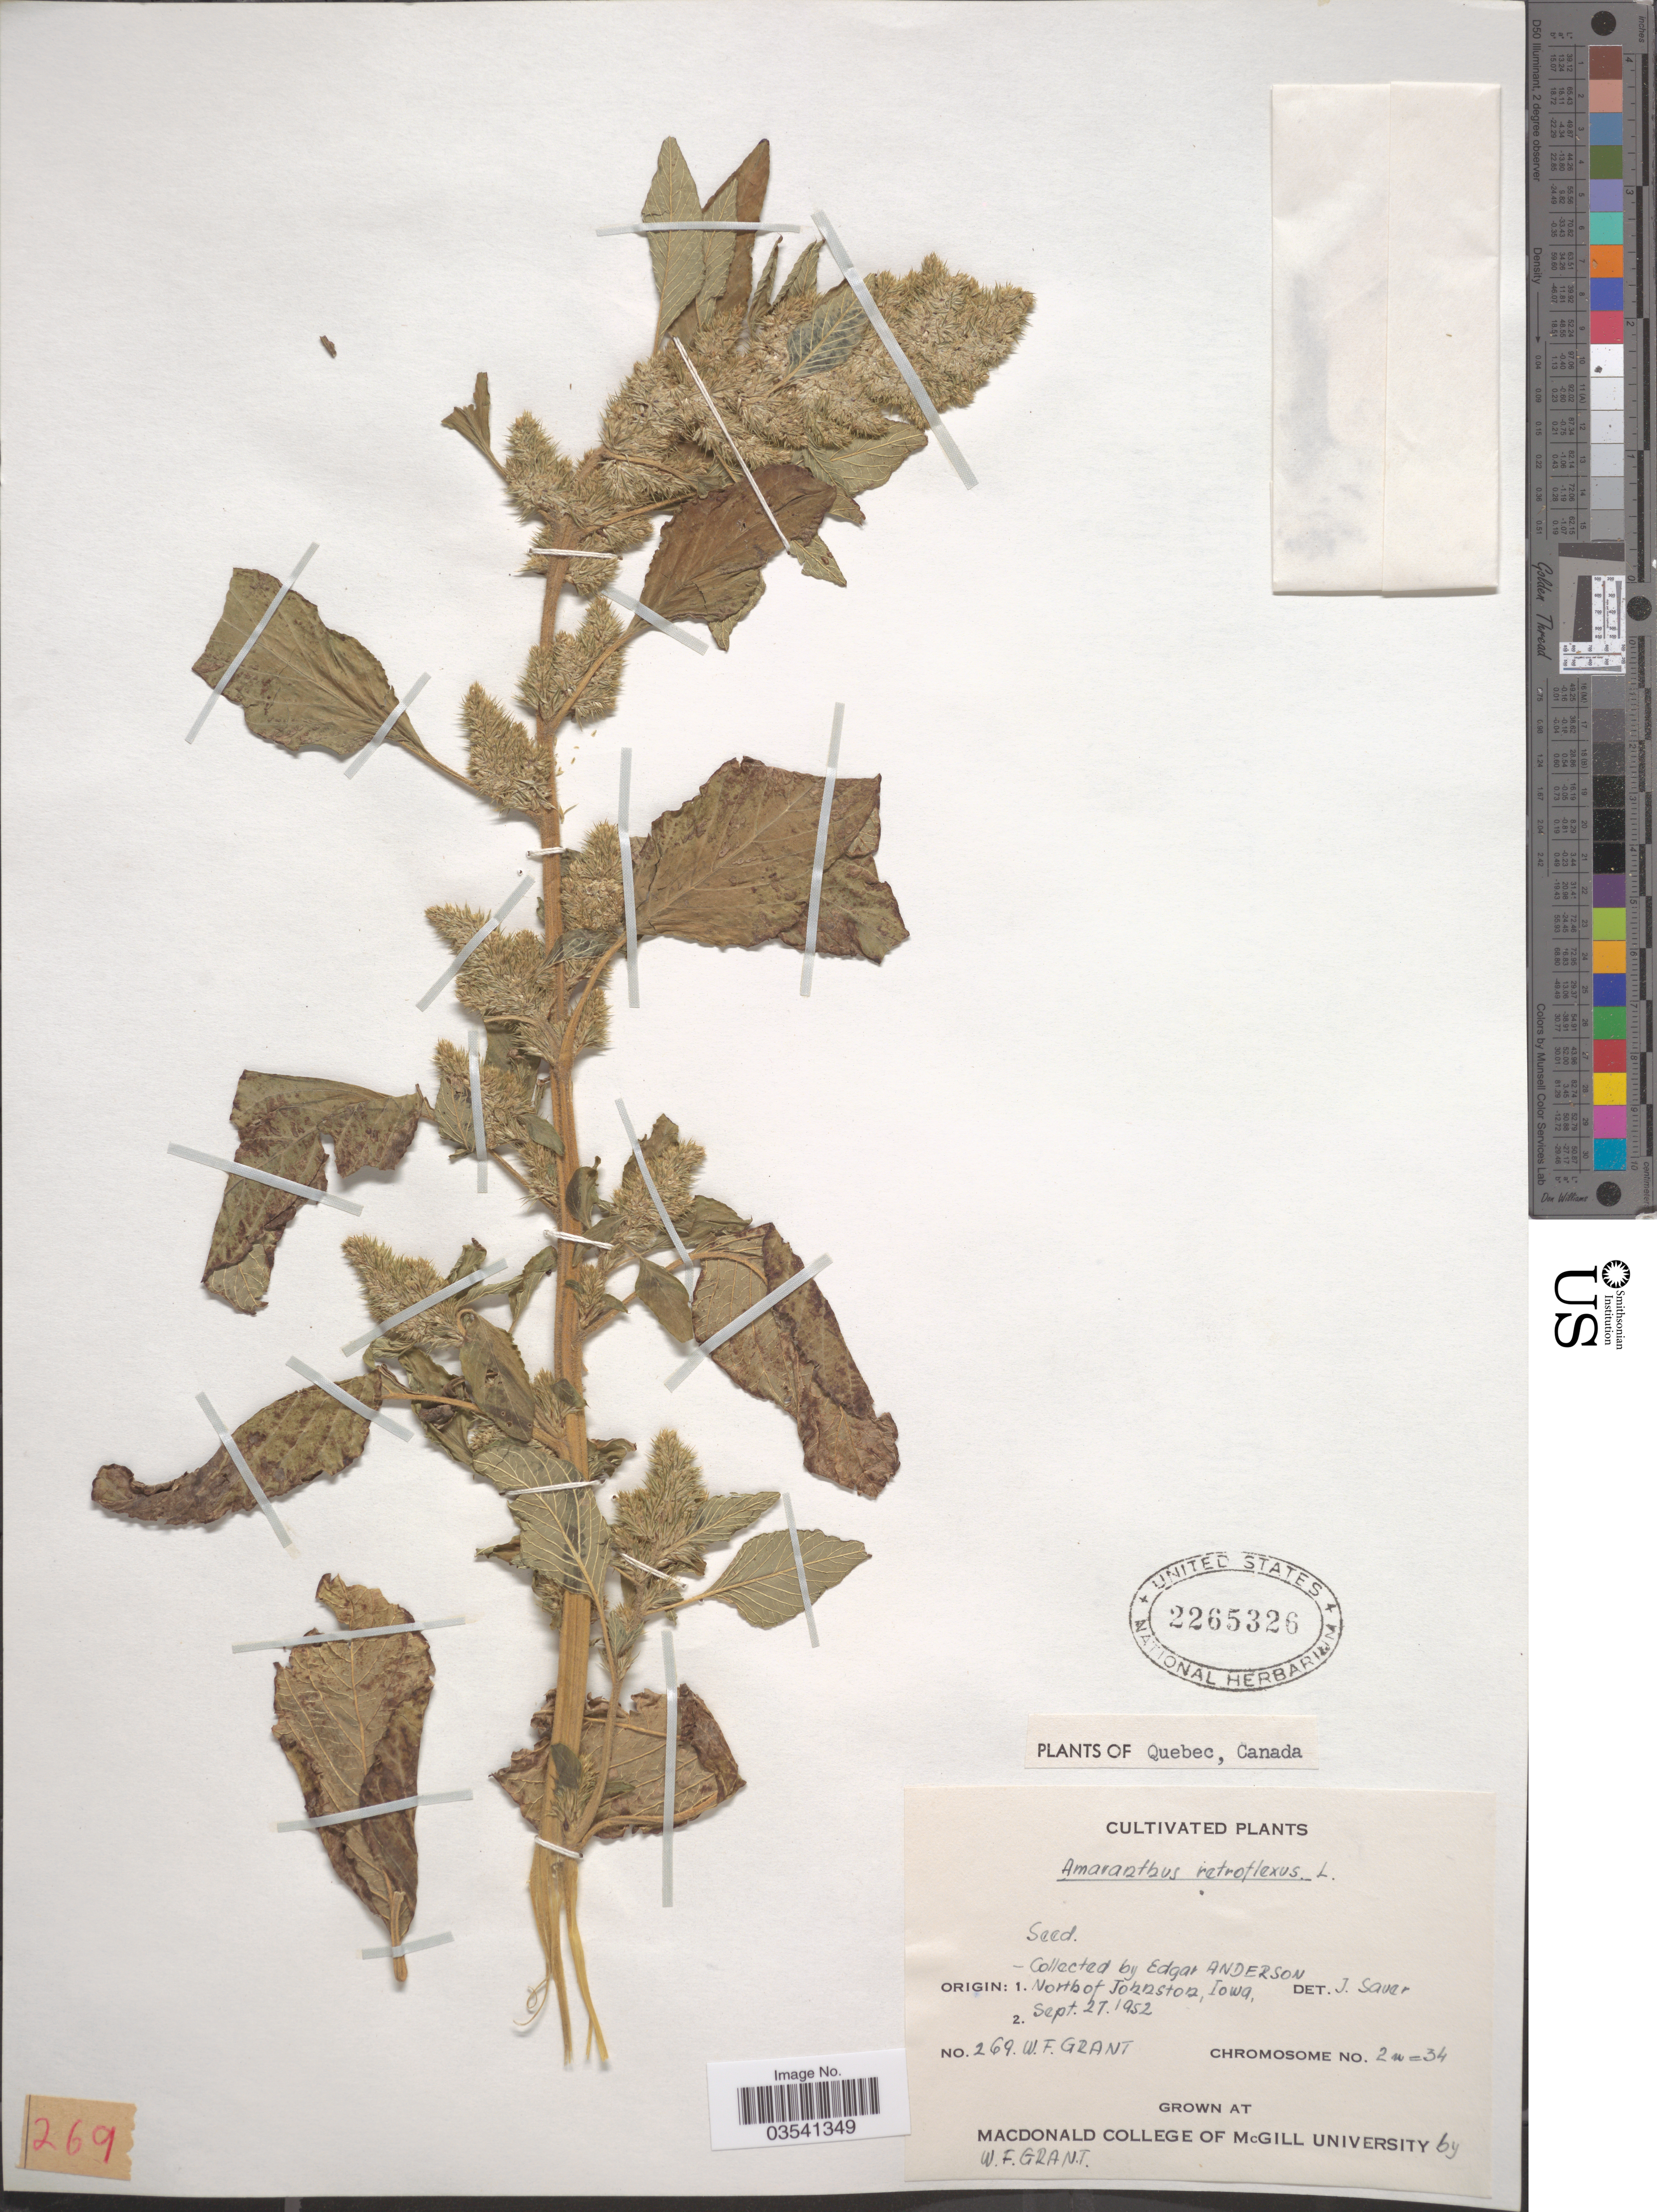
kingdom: Plantae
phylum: Tracheophyta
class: Magnoliopsida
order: Caryophyllales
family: Amaranthaceae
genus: Amaranthus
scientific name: Amaranthus retroflexus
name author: L.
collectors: W. Grant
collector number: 269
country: Canada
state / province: Quebec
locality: Grown at MacDonald College of McGill University.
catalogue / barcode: US 2265326